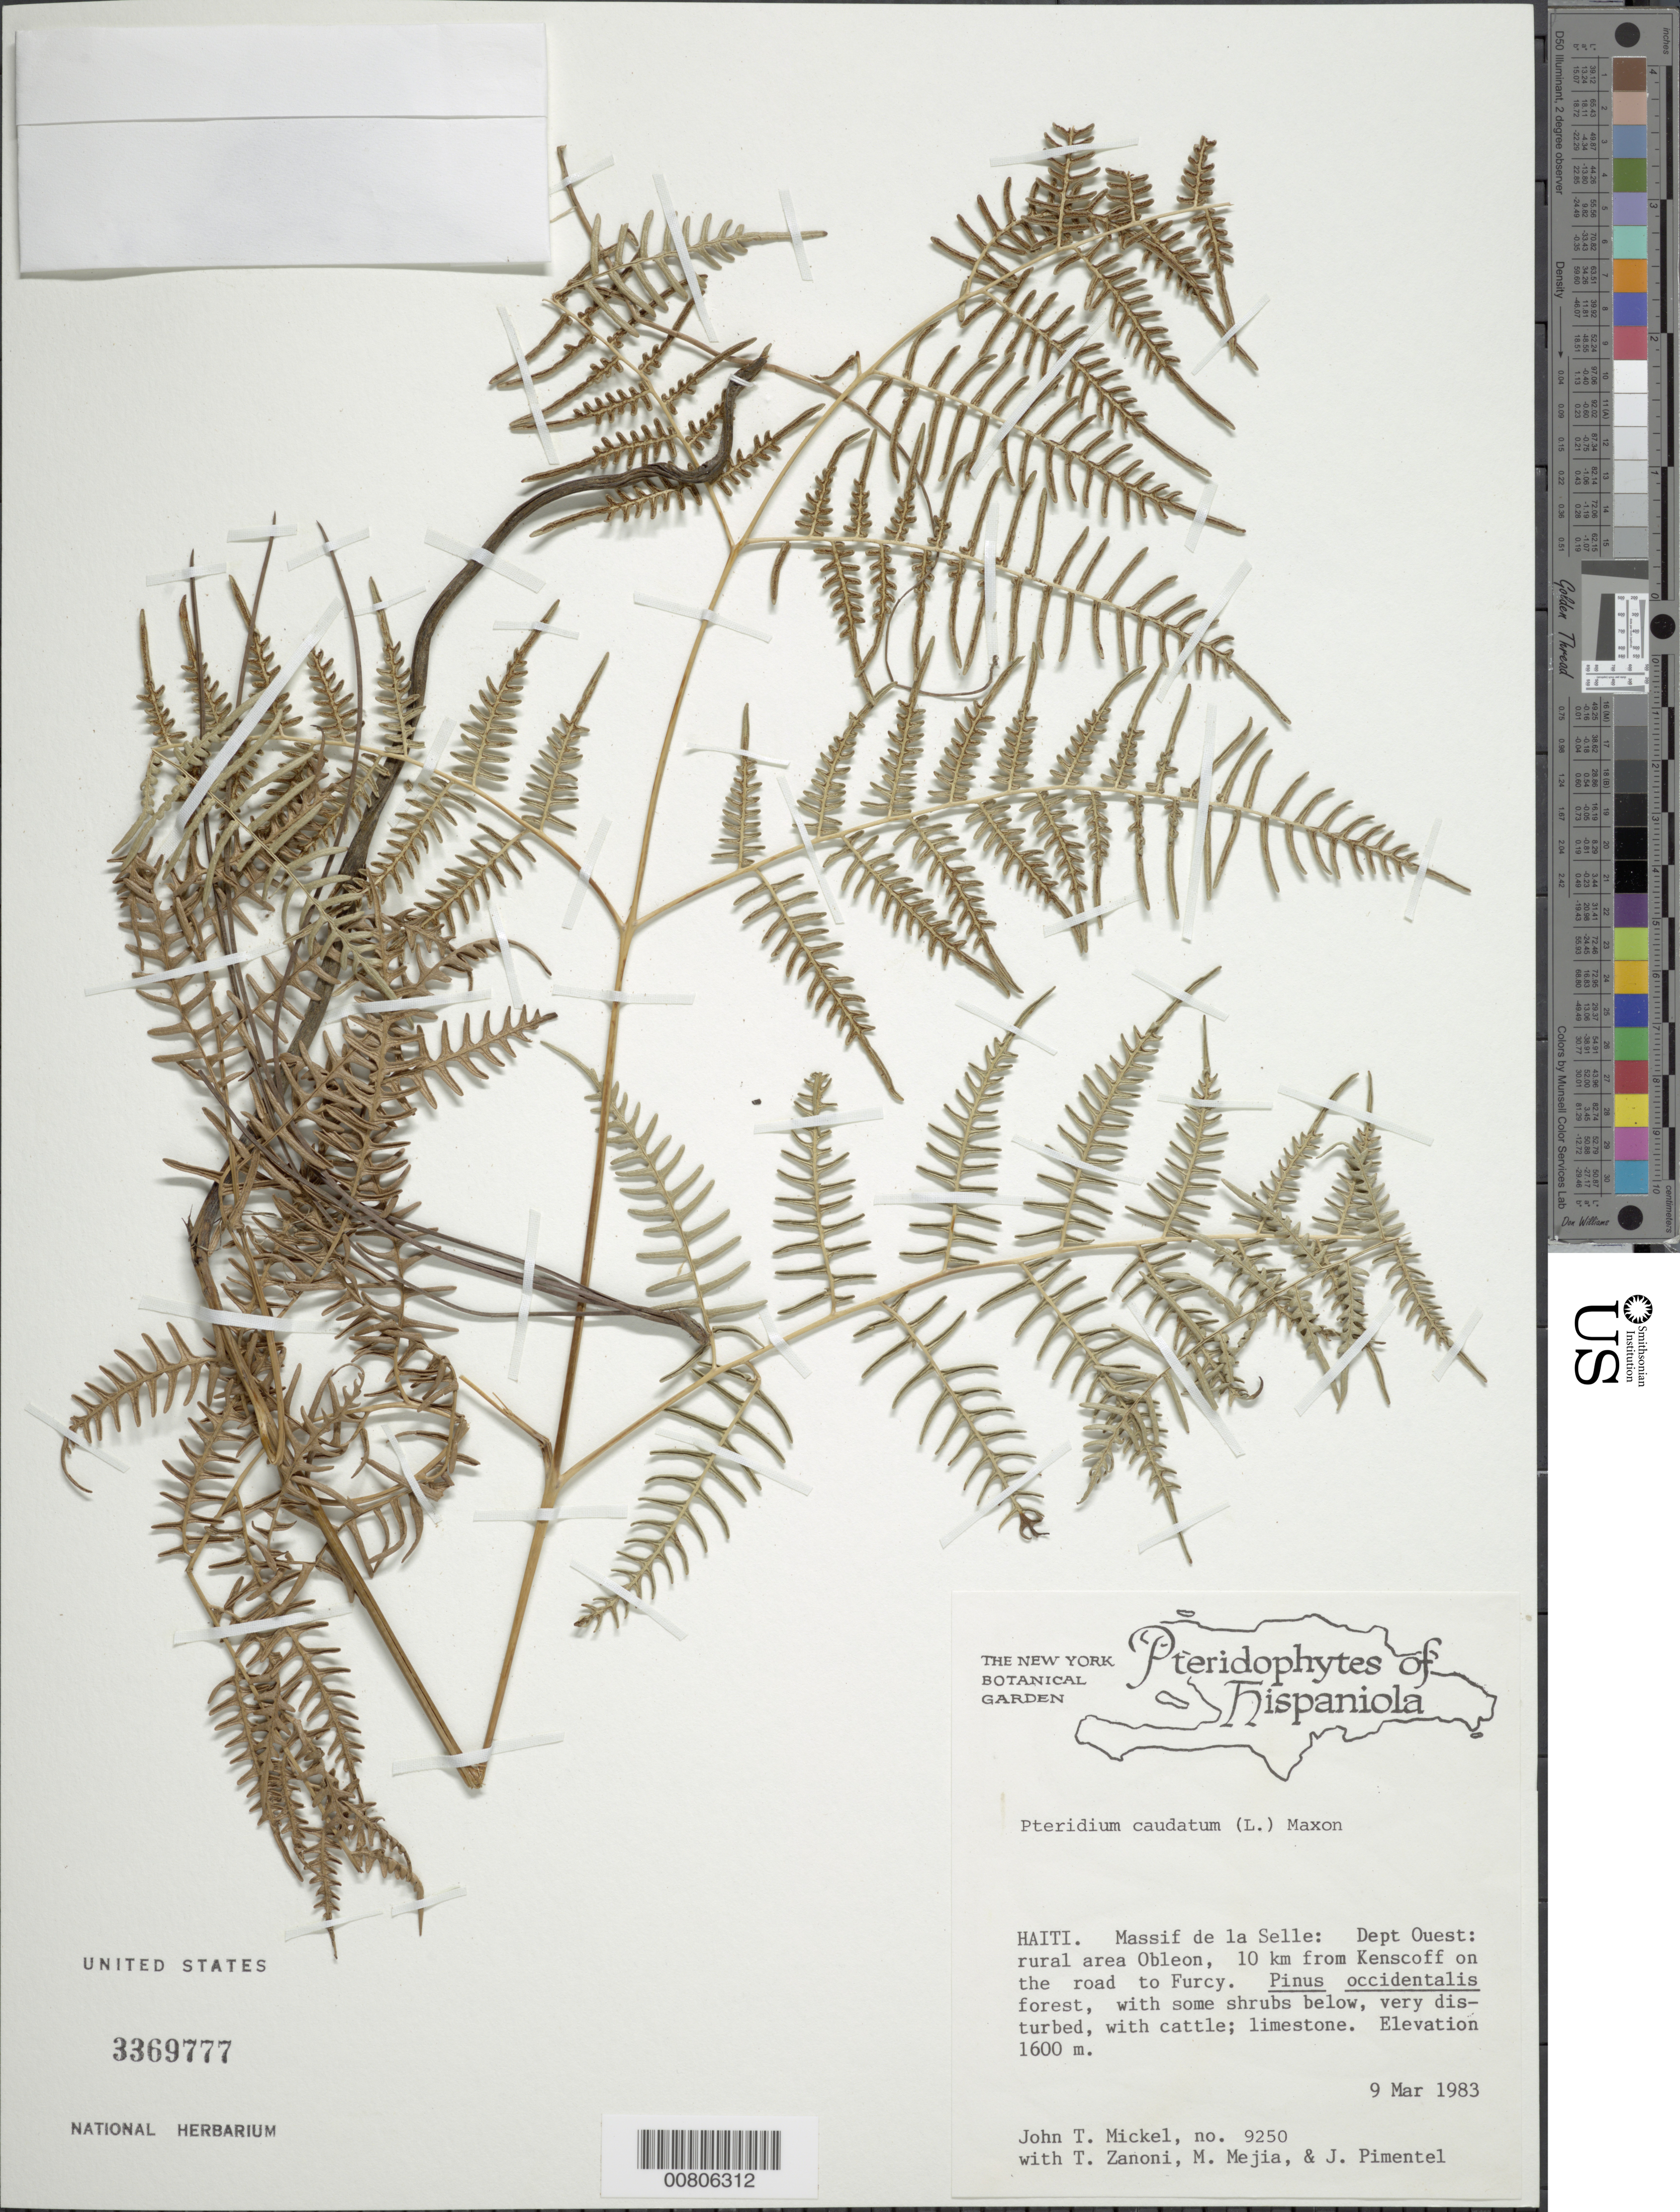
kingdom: Plantae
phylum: Tracheophyta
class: Polypodiopsida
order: Polypodiales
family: Dennstaedtiaceae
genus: Pteridium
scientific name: Pteridium caudatum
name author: (L.) Maxon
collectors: J. T. Mickel, T. A. Zanoni, M. Mejia & J. Pimentel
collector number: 9250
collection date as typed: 09 Mar 1983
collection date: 1983-03-09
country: Haiti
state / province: Ouest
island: Hispaniola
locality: Massif de la Selle, Obleon, 10 km from Kenscoff on road to Furcy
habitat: Pinus occidentalis forest, with some shrubs below, very disturbed, with cattle; limestone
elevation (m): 1600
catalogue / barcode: US 3369777